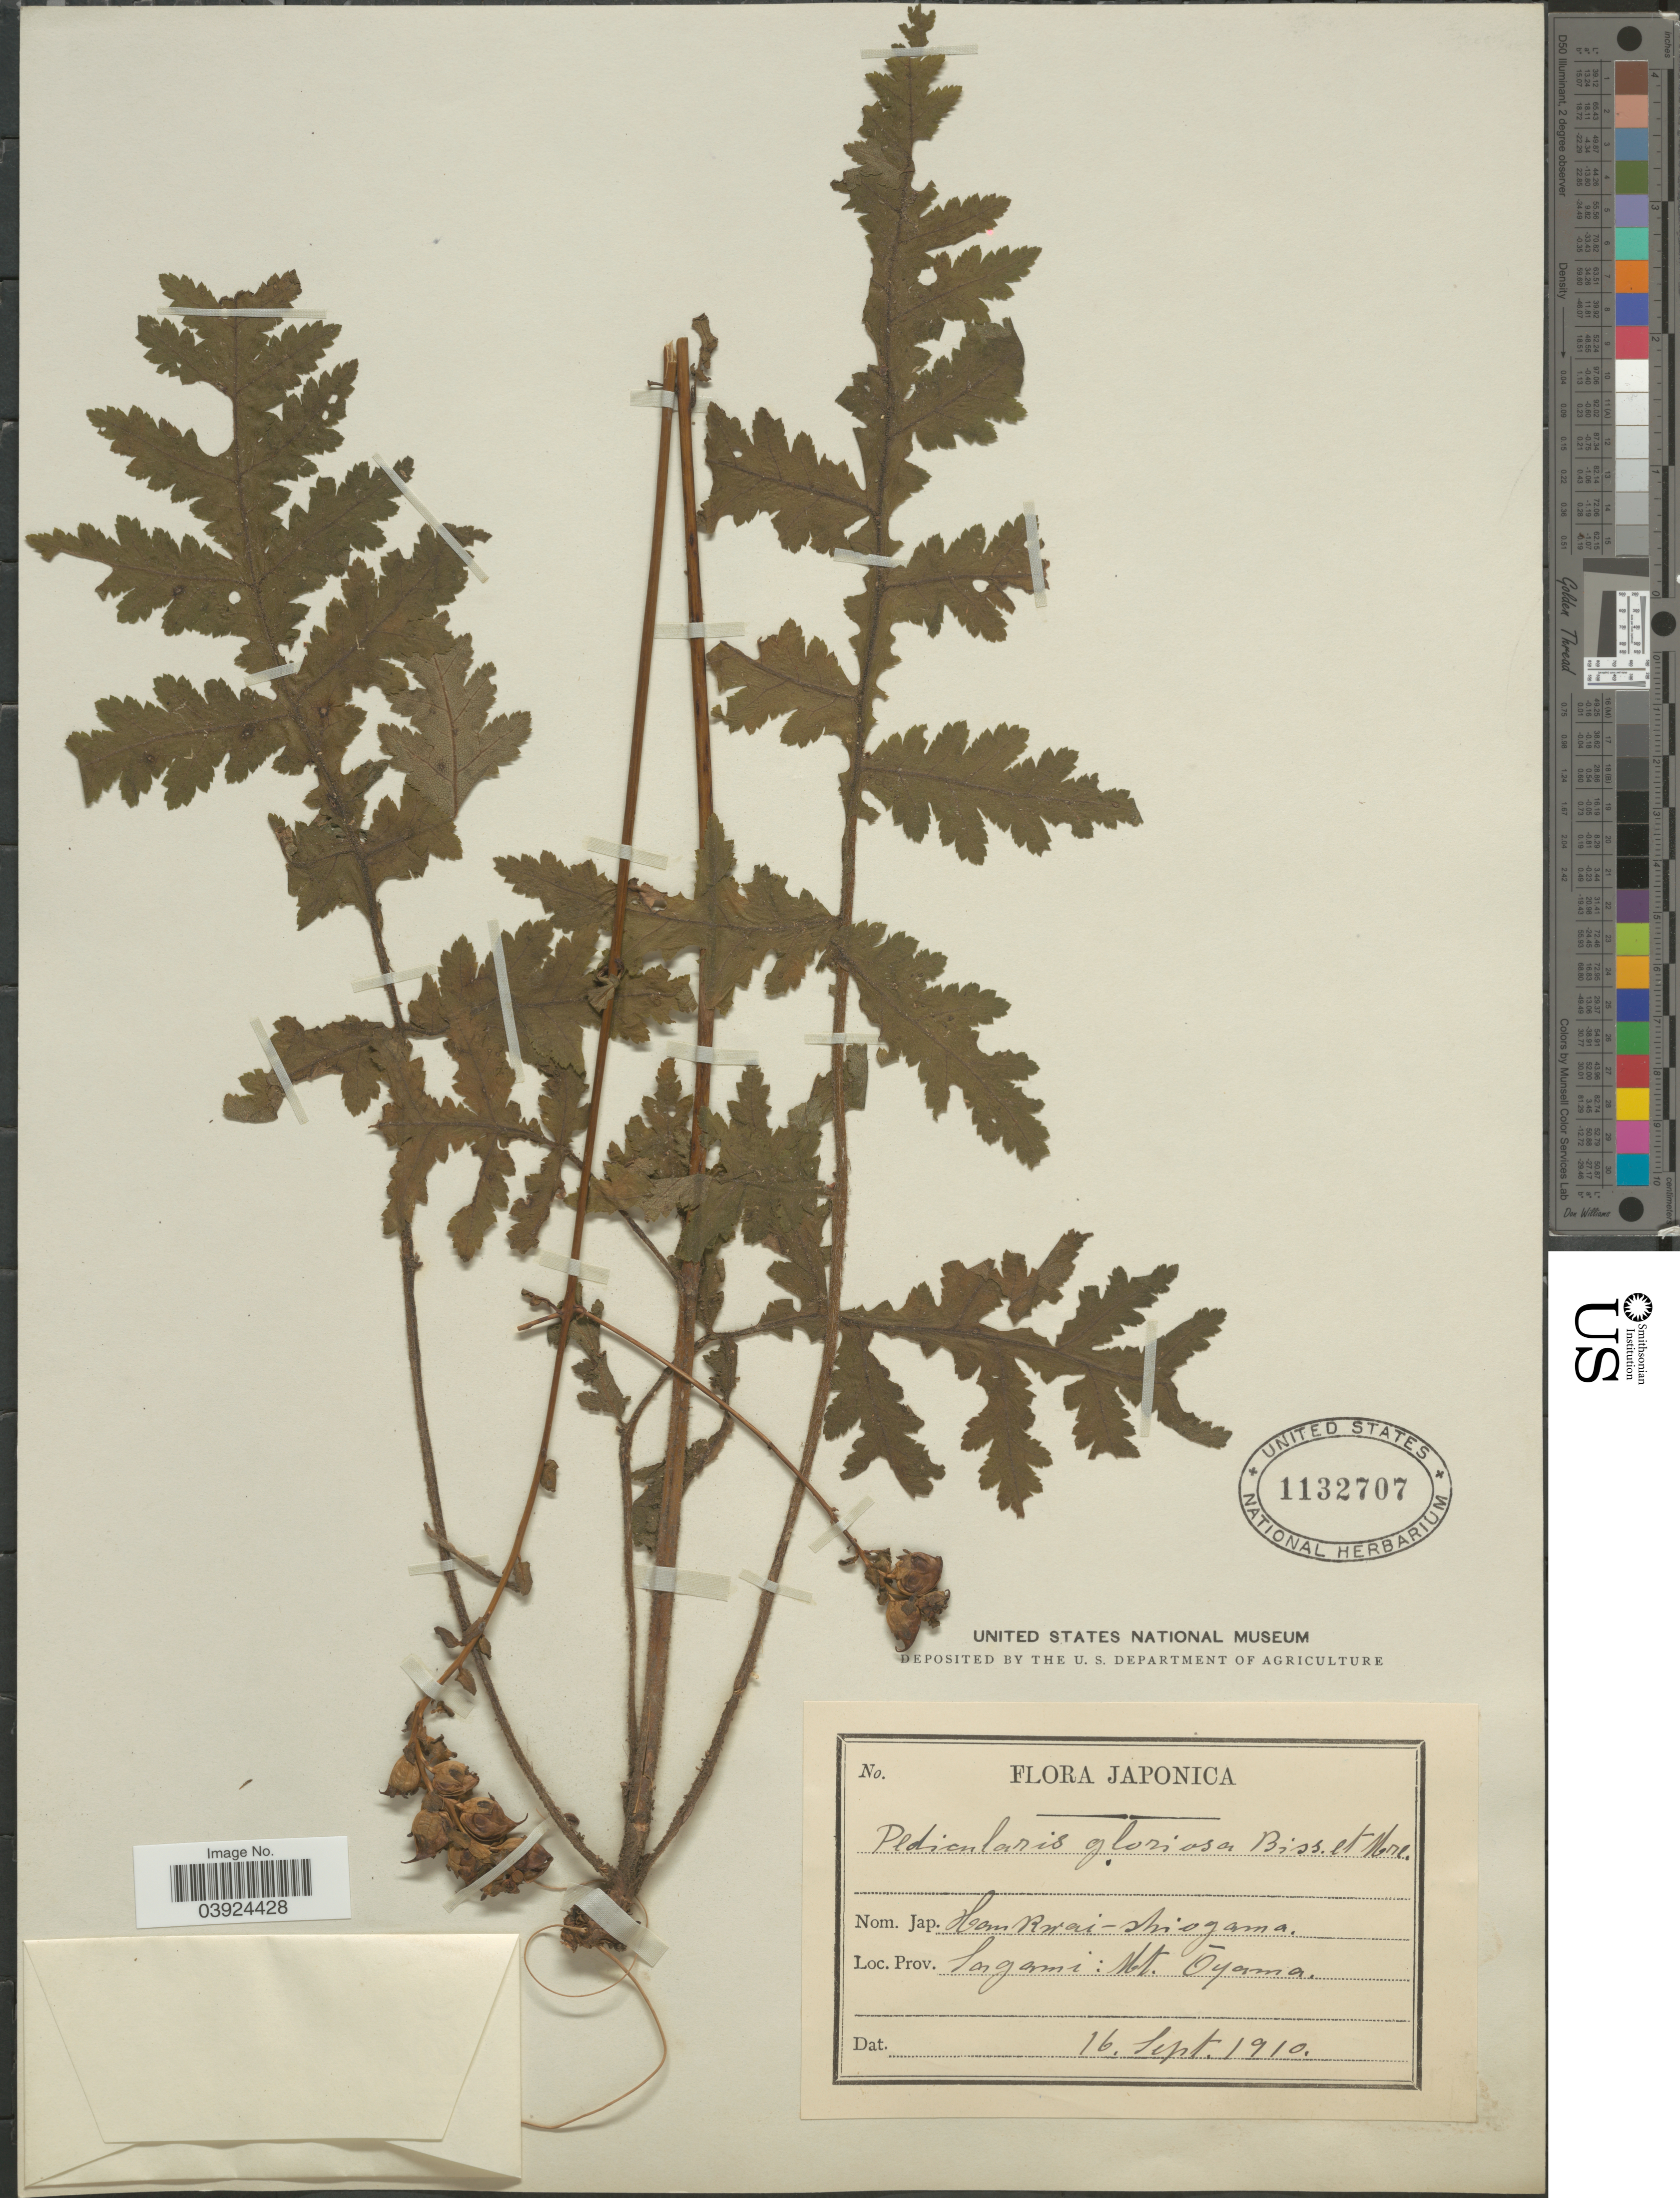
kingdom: Plantae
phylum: Tracheophyta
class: Magnoliopsida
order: Lamiales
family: Orobanchaceae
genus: Pedicularis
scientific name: Pedicularis gloriosa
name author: Bisset & S. Moore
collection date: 1910-09-16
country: Japan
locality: Sagarmi: Mt. Ōyama.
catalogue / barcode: US 1132707